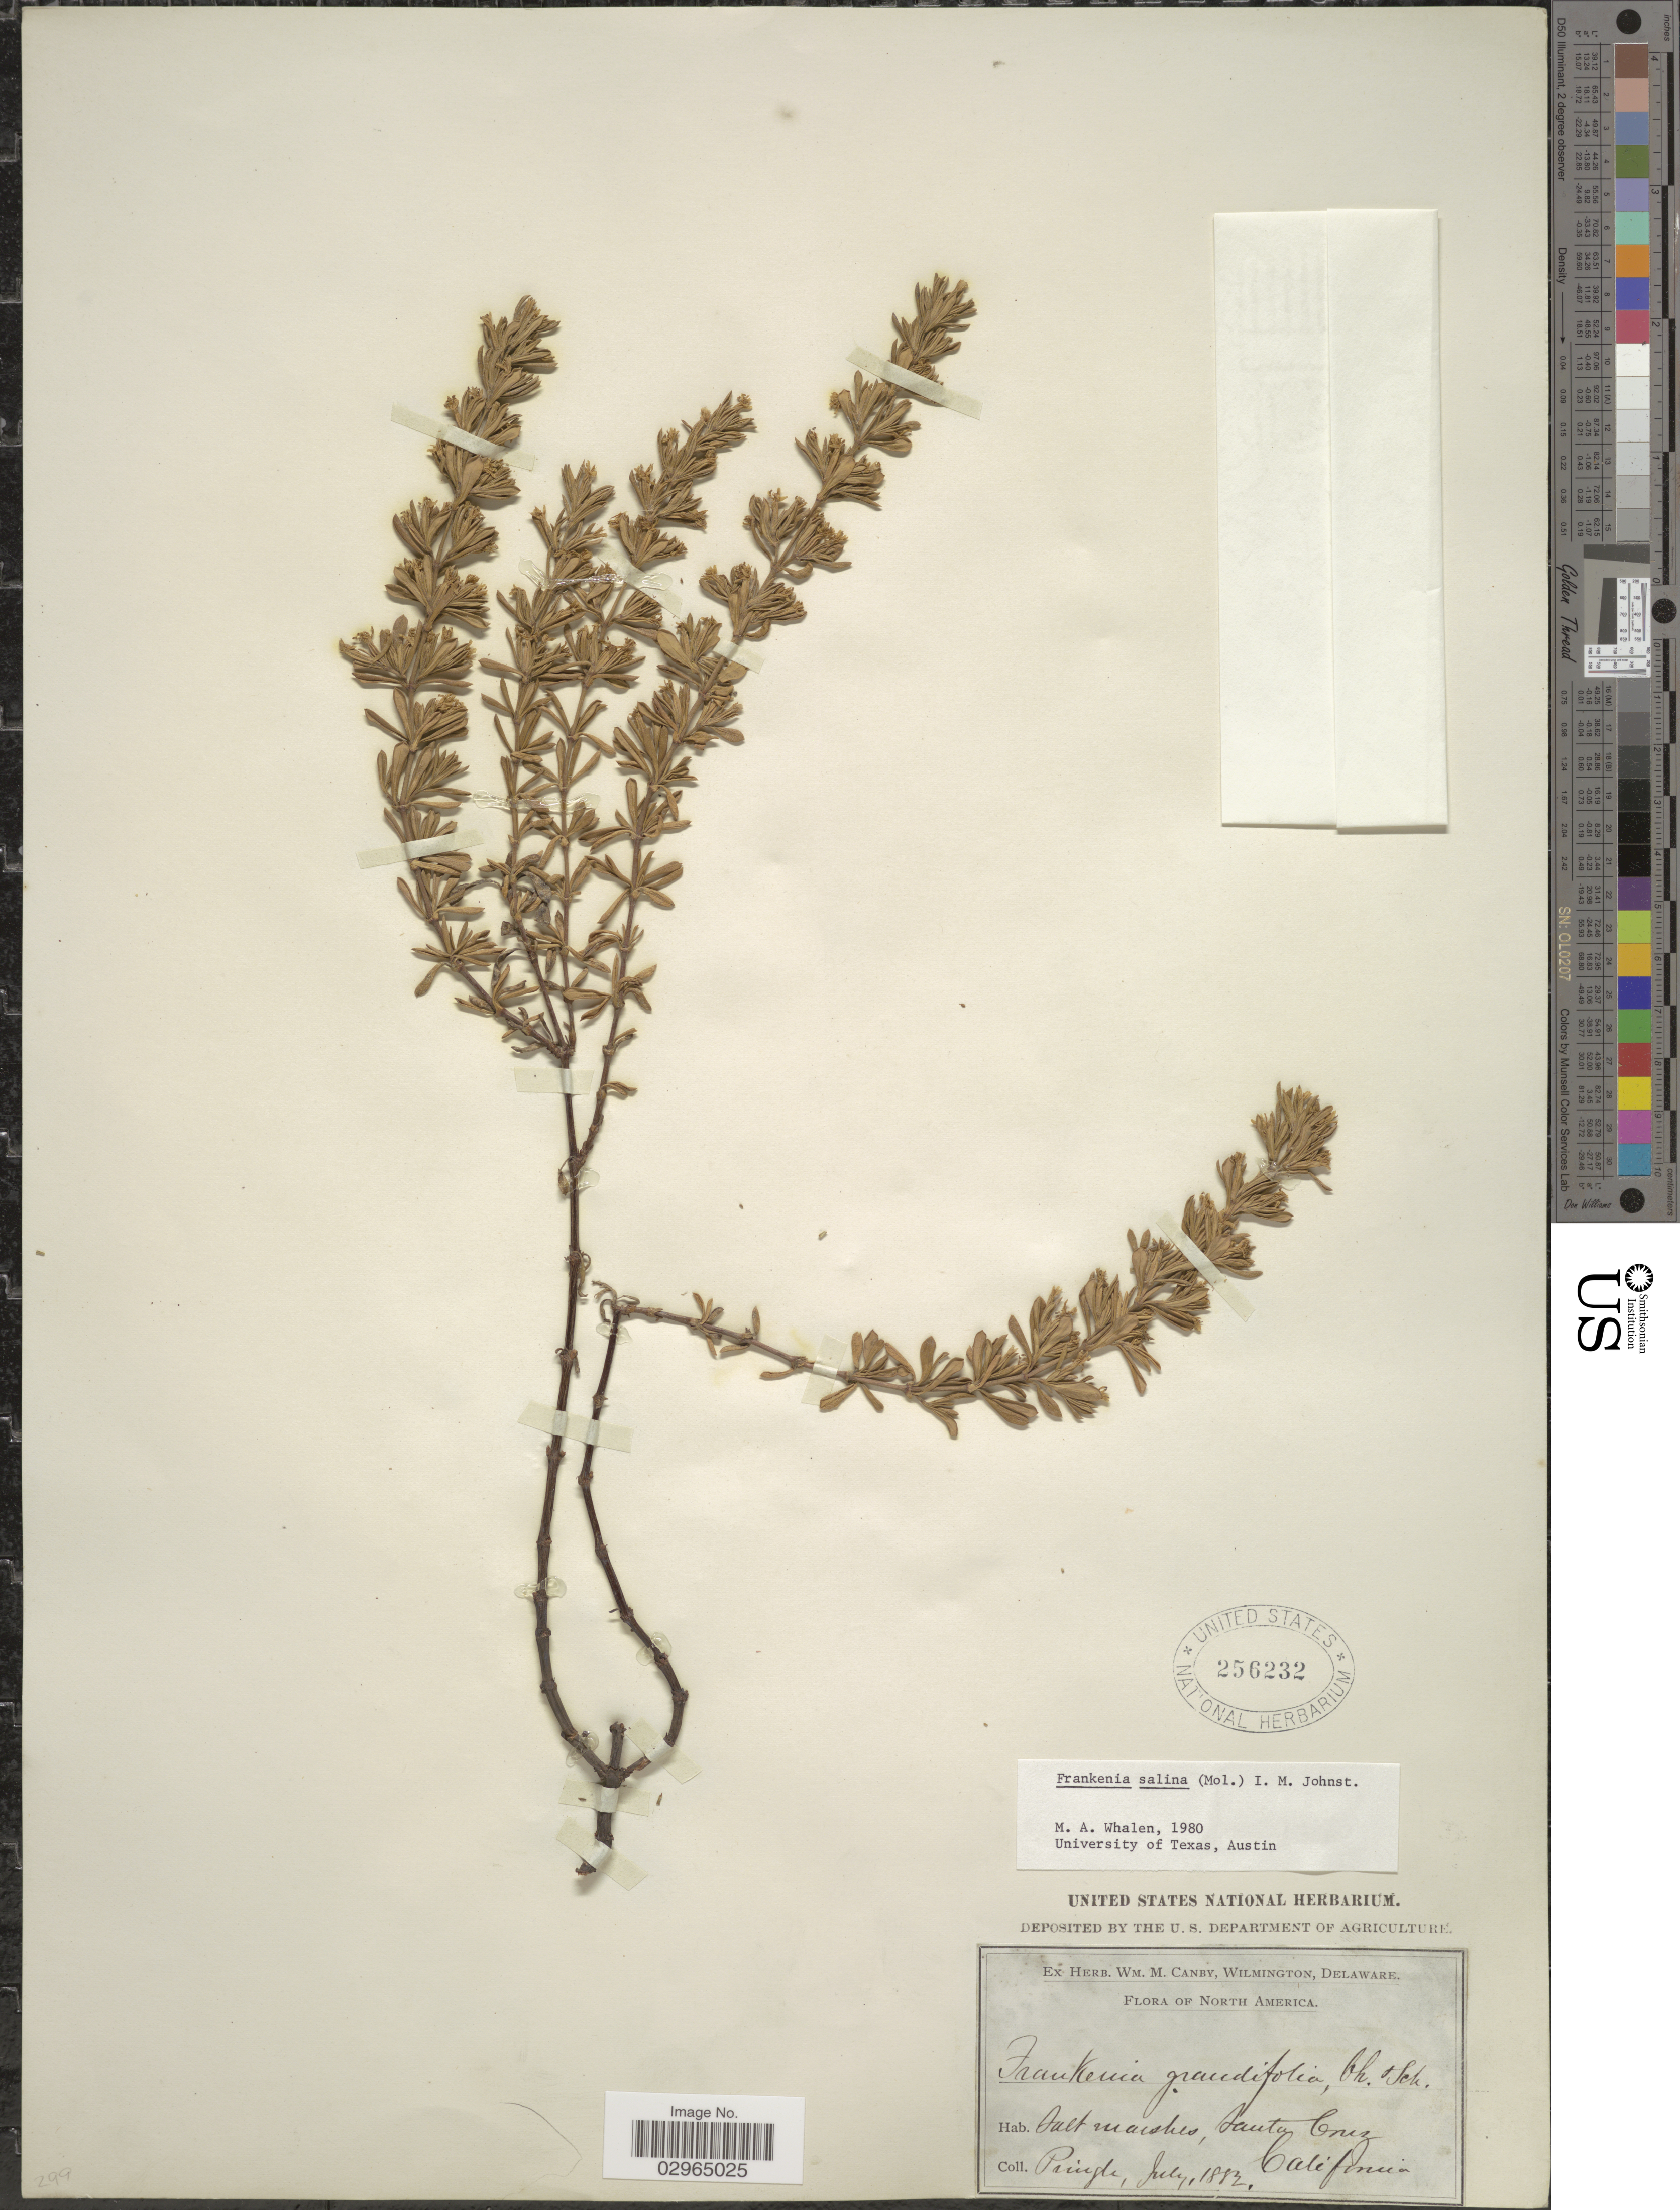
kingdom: Plantae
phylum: Tracheophyta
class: Magnoliopsida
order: Caryophyllales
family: Frankeniaceae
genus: Frankenia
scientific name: Frankenia salina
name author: (Molina) I.M. Johnst.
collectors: -- Pringle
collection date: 1882-07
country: United States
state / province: California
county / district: Santa Cruz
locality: Salt marshes, Santa Cruz.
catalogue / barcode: US 256232